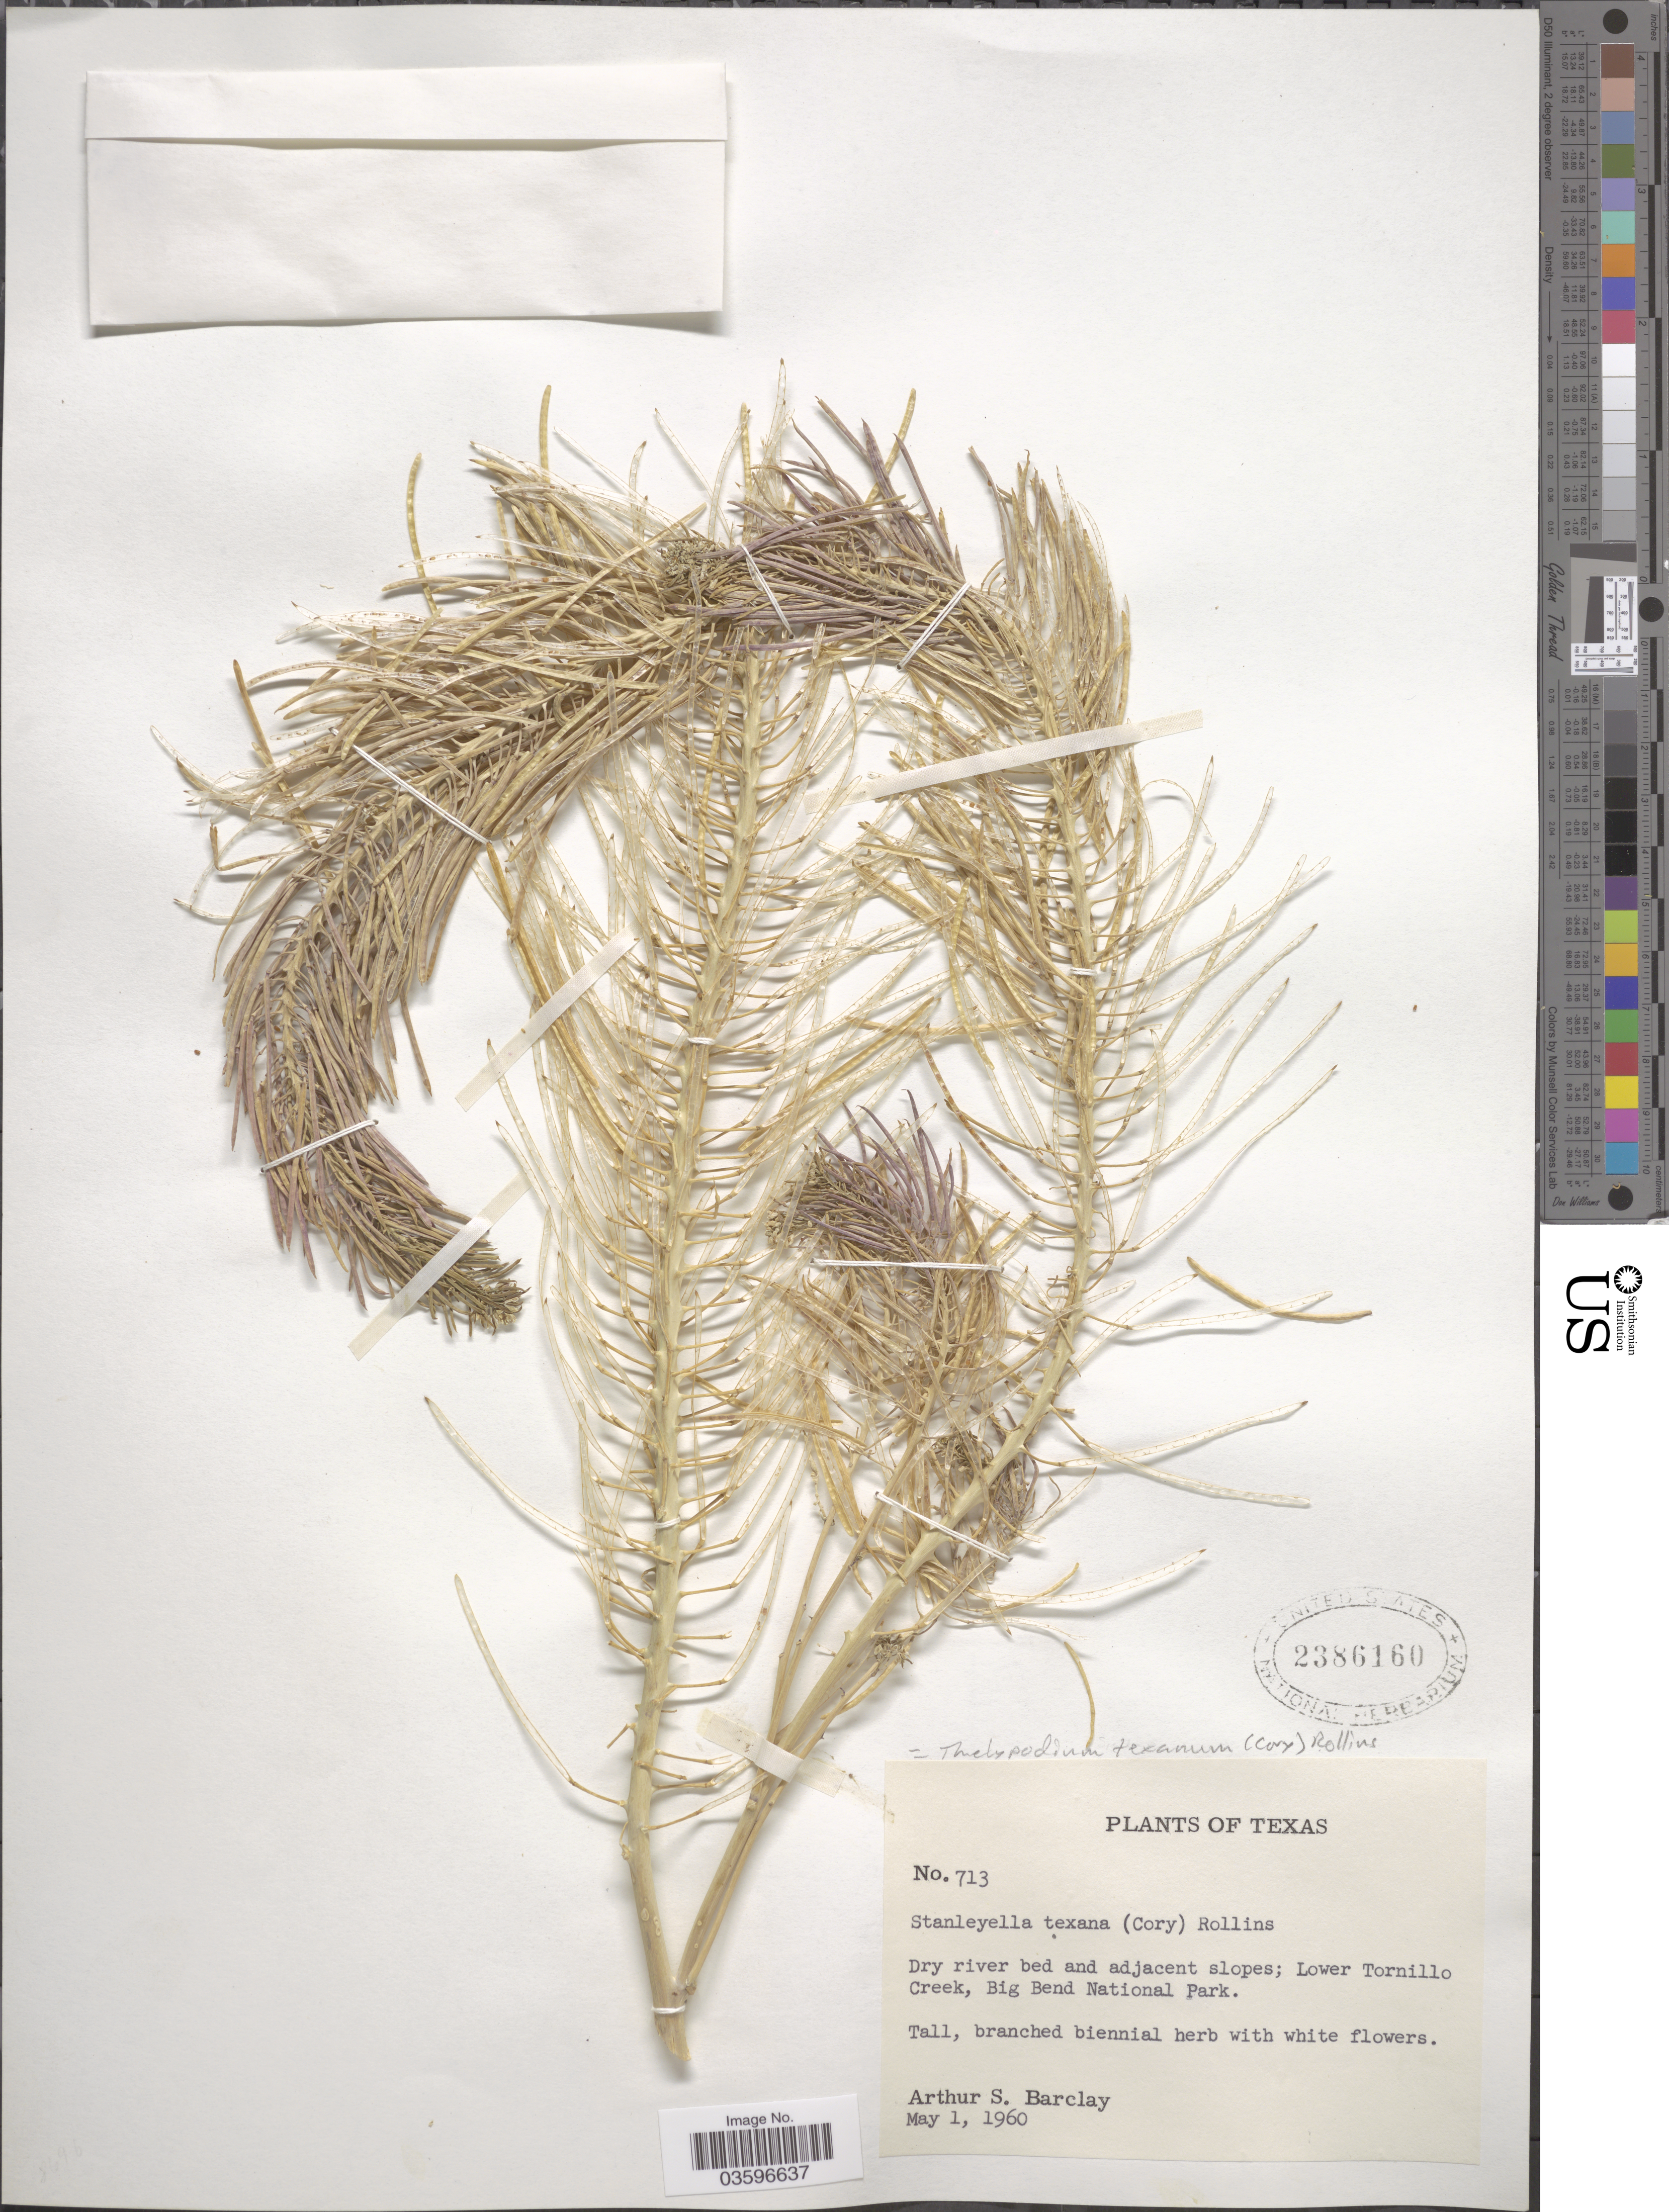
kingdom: Plantae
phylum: Tracheophyta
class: Magnoliopsida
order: Brassicales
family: Brassicaceae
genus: Thelypodium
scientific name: Thelypodium texanum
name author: (Cory) Rollins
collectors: A. S. Barclay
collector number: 713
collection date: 1960-05-01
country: United States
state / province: Texas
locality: Dry river bed and adjacent slopes; Lower Tornillo Creek, Big Bend National Park.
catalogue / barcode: US 2386160